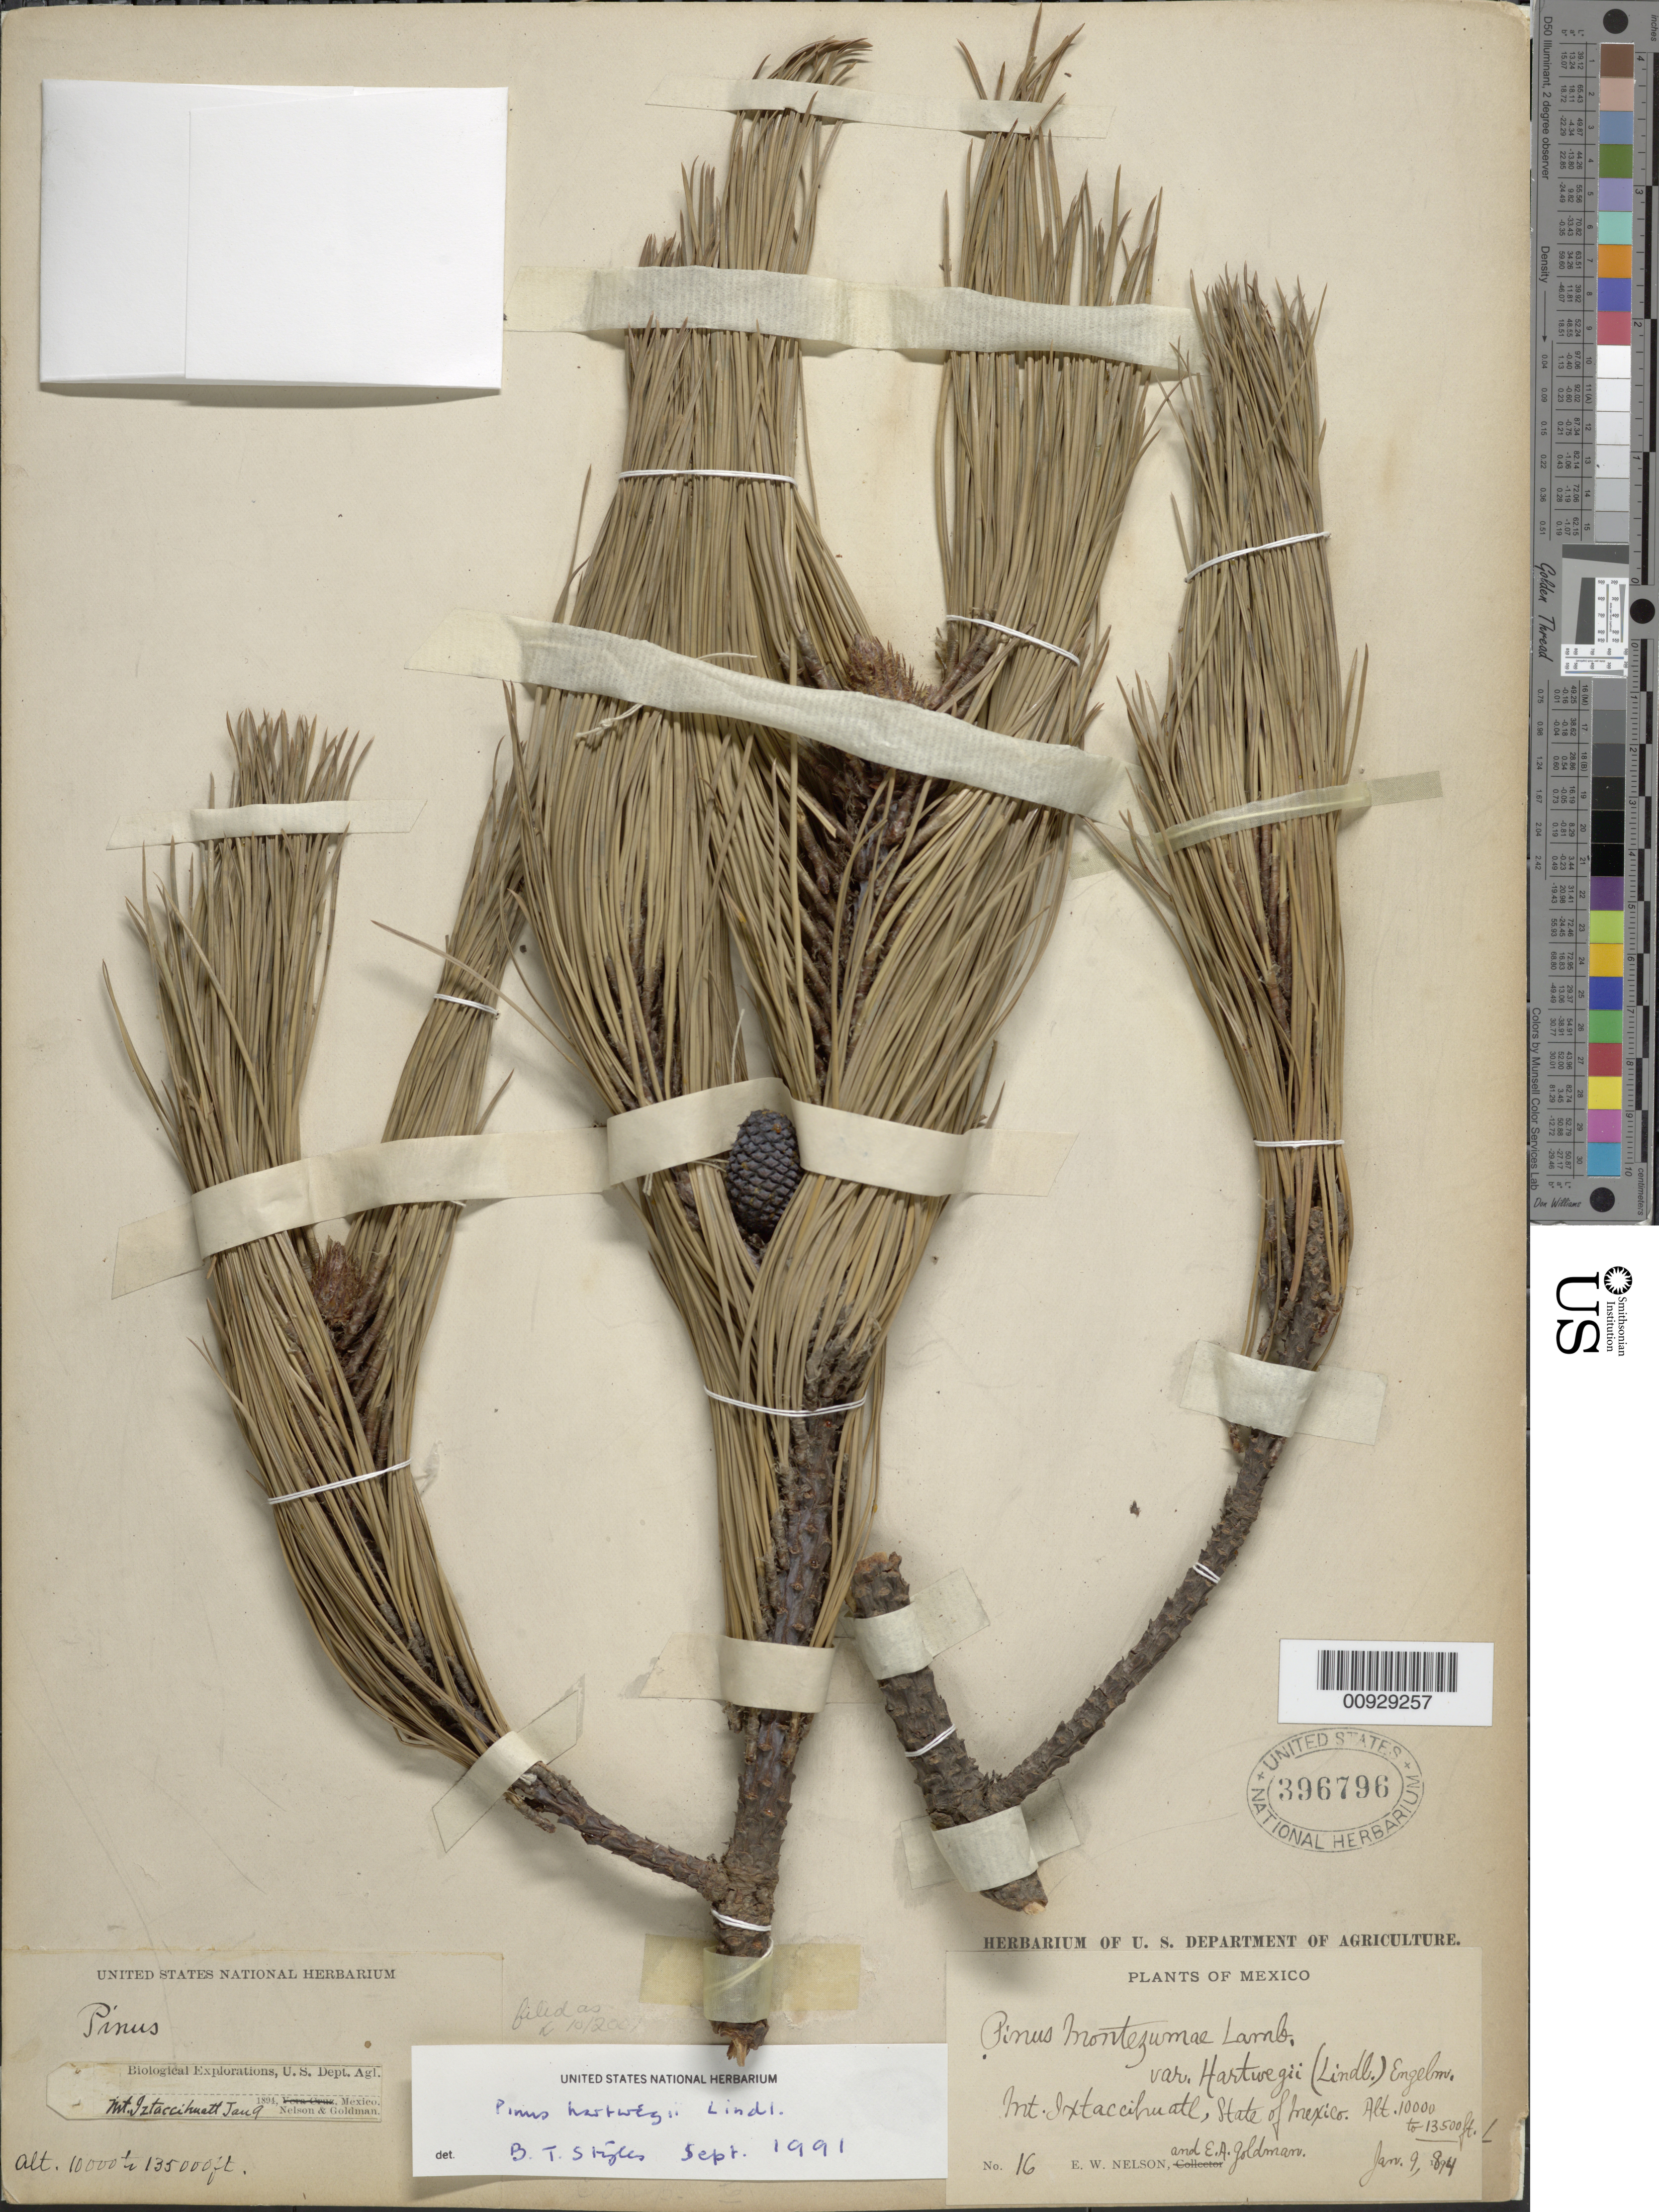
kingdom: Plantae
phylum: Tracheophyta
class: Pinopsida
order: Pinales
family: Pinaceae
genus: Pinus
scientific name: Pinus hartwegii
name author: Lindl.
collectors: E. W. Nelson & E. A. Goldman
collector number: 16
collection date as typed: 09 Jan 1894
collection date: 1894-01-09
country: Mexico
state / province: México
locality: Mt. Iztaccihuatl.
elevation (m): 3048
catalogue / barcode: US 396796